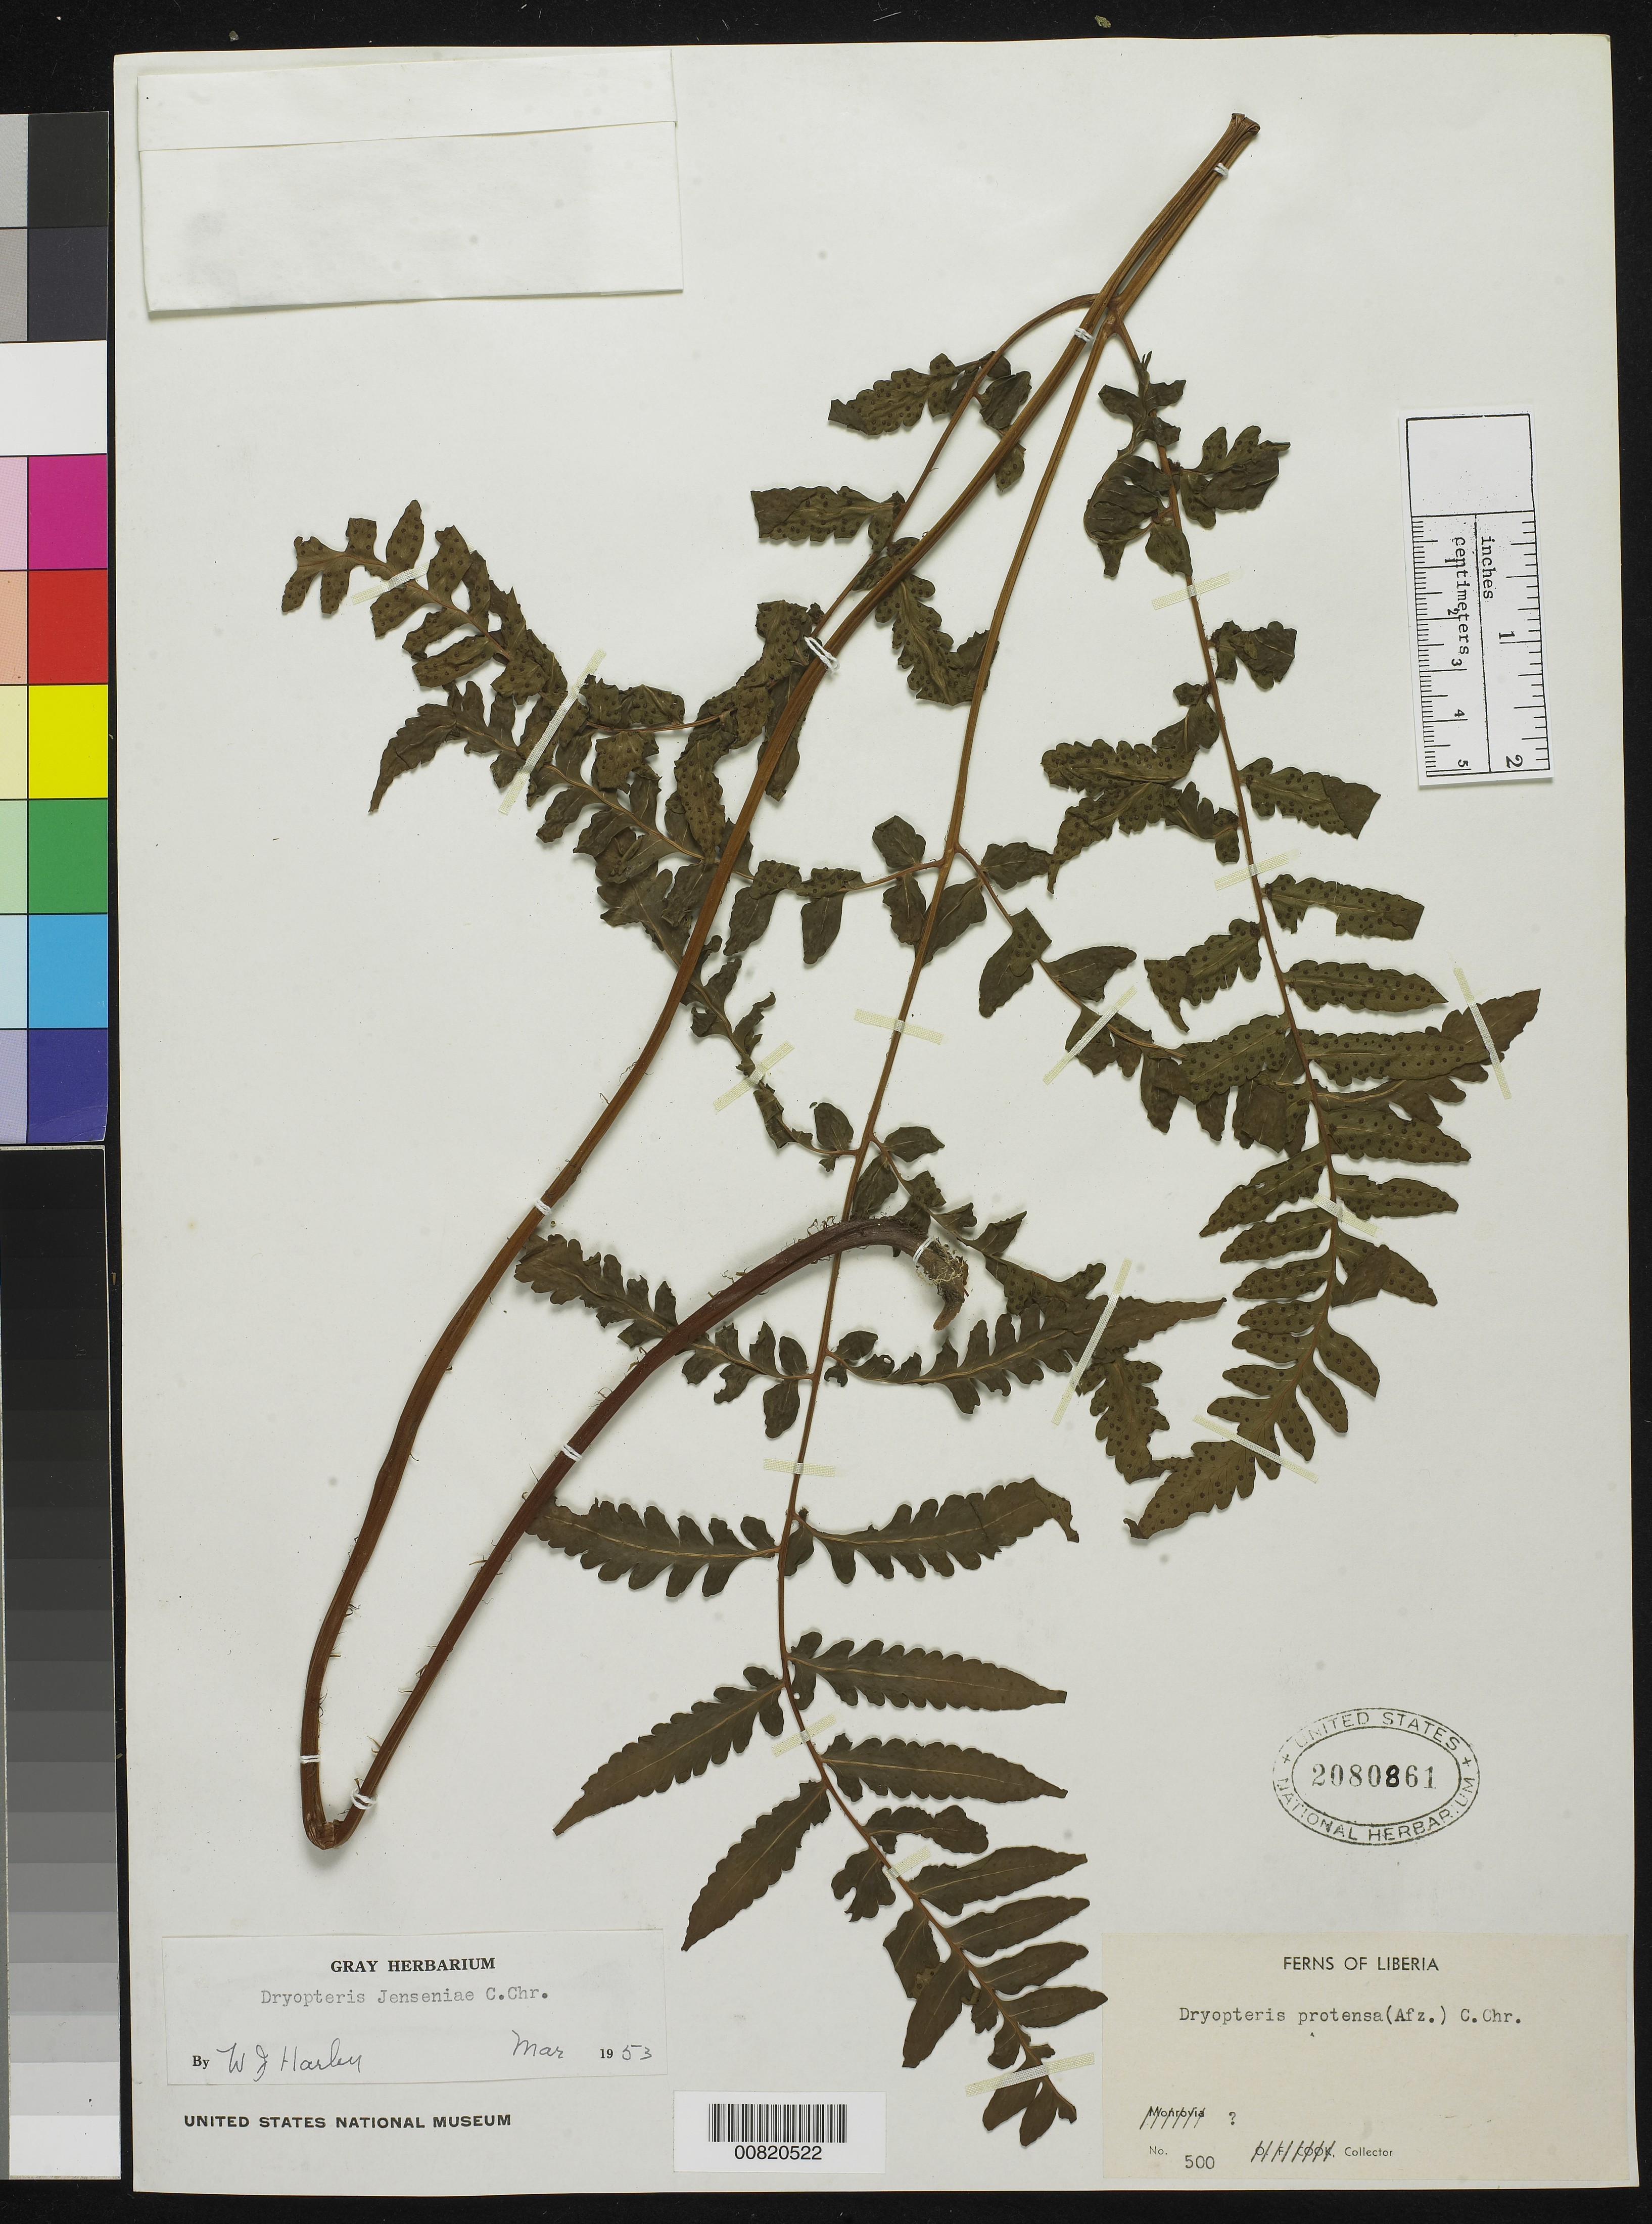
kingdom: Plantae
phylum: Tracheophyta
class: Polypodiopsida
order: Polypodiales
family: Tectariaceae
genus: Triplophyllum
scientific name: Triplophyllum jenseniae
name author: (C. Chr.)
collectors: O. F. Cook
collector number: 500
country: Liberia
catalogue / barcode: US 2080861